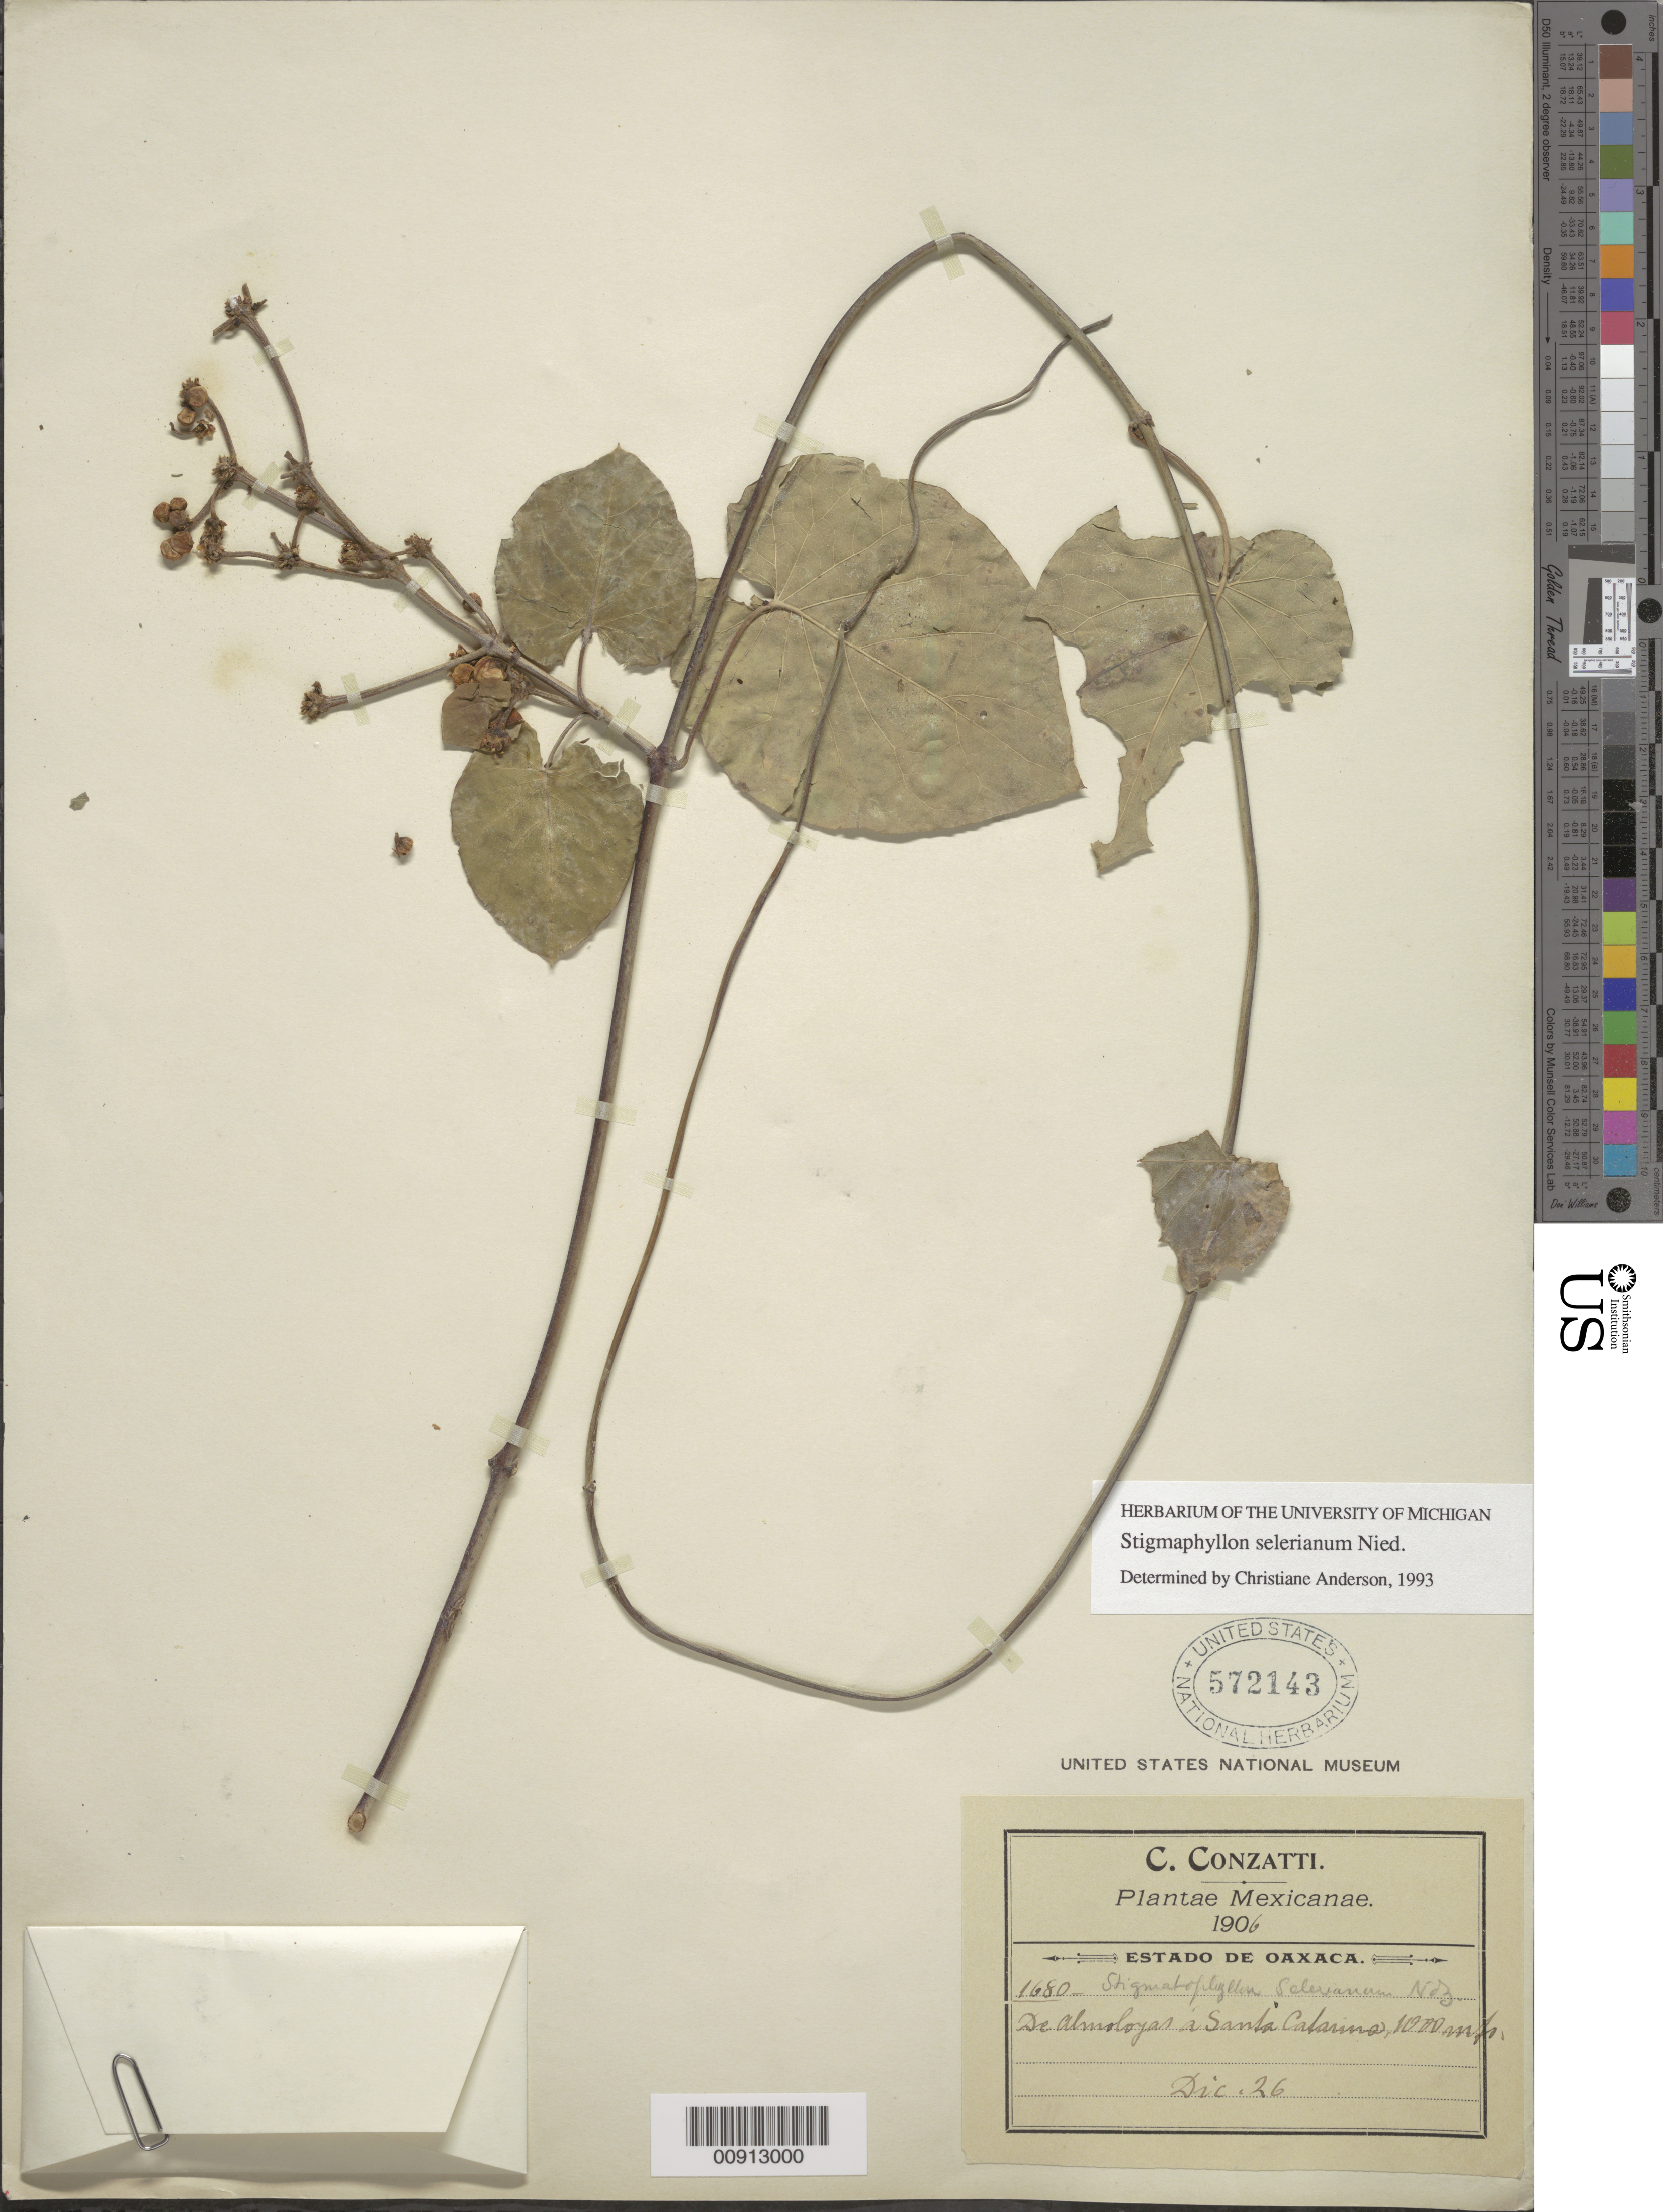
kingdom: Plantae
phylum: Tracheophyta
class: Magnoliopsida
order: Malpighiales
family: Malpighiaceae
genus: Stigmaphyllon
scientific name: Stigmaphyllon selerianum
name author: Nied.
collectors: C. Conzatti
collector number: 1680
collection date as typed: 26 Dec 1906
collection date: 1906-12-26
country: Mexico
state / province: Oaxaca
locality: De Almoloyas a Santa Catarina. Estado de Oaxaca.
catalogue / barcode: US 572143